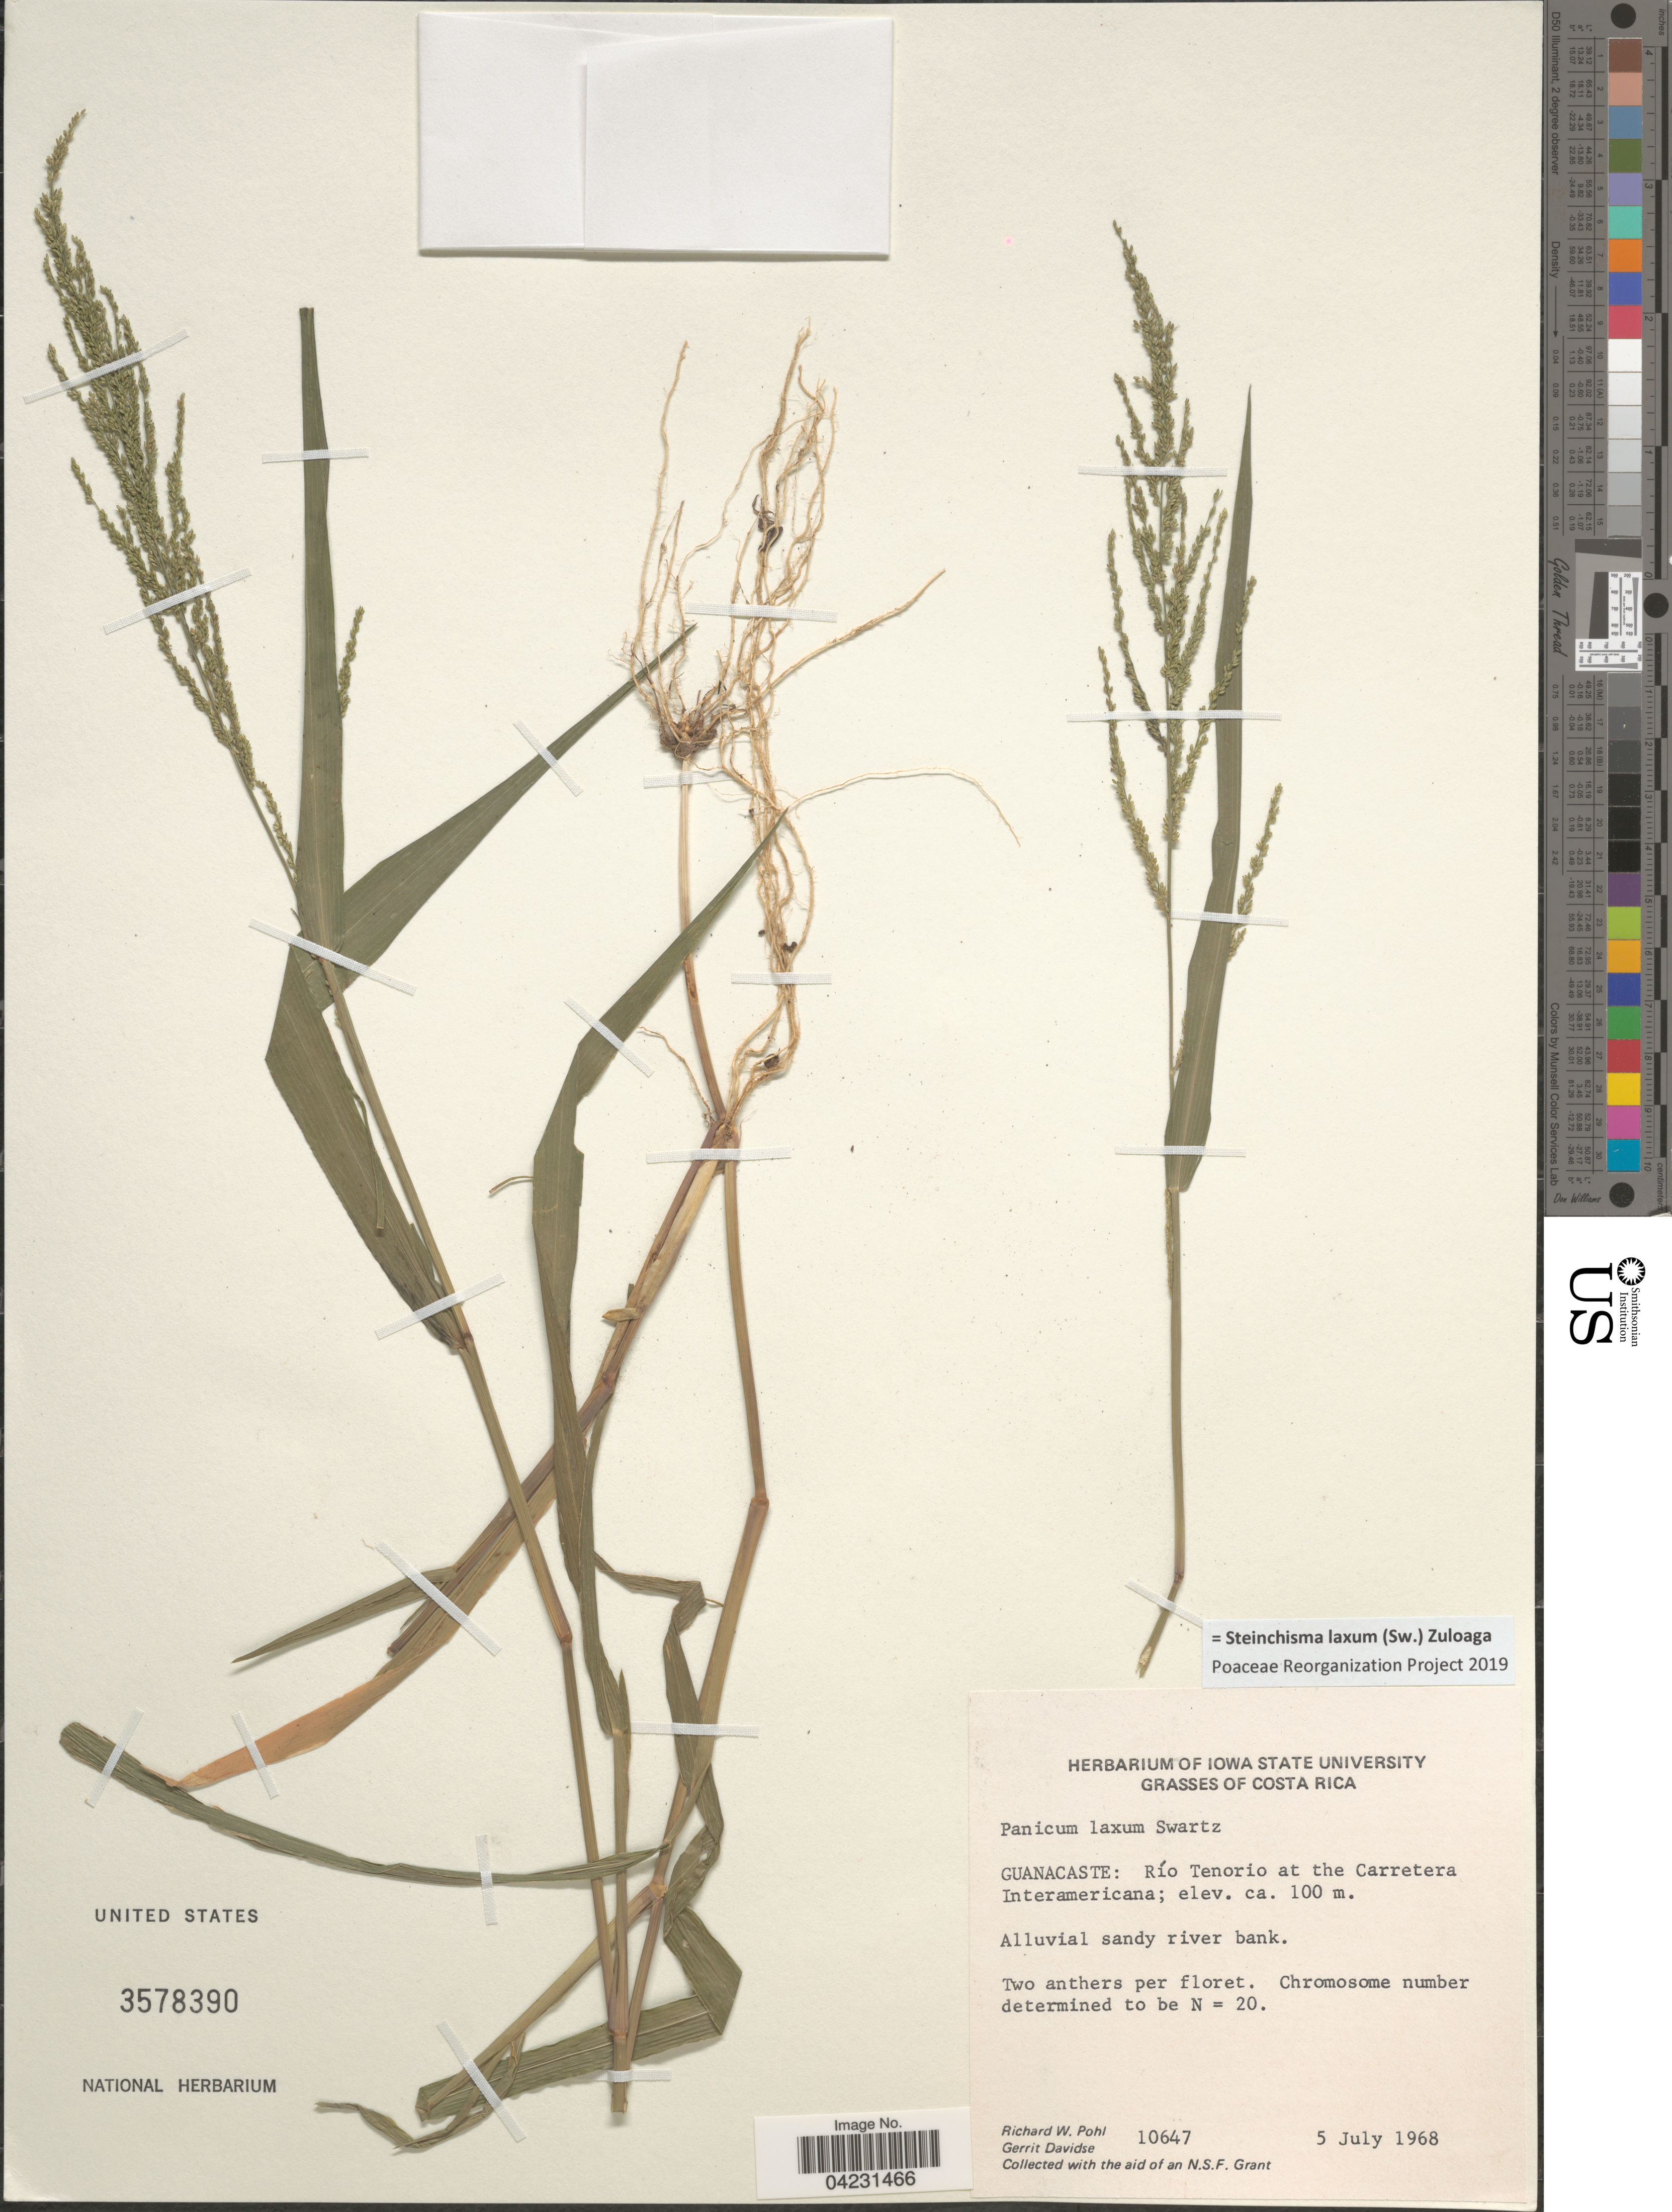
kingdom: Plantae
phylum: Tracheophyta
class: Liliopsida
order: Poales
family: Poaceae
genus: Steinchisma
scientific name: Steinchisma laxum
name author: (Sw.) Zuloaga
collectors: R. W. Pohl & G. Davidse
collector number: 10647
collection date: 1968-07-05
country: Costa Rica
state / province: Guanacaste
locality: Río Tenorio at the Carretera Interamericana.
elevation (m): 100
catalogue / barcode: US 3578390